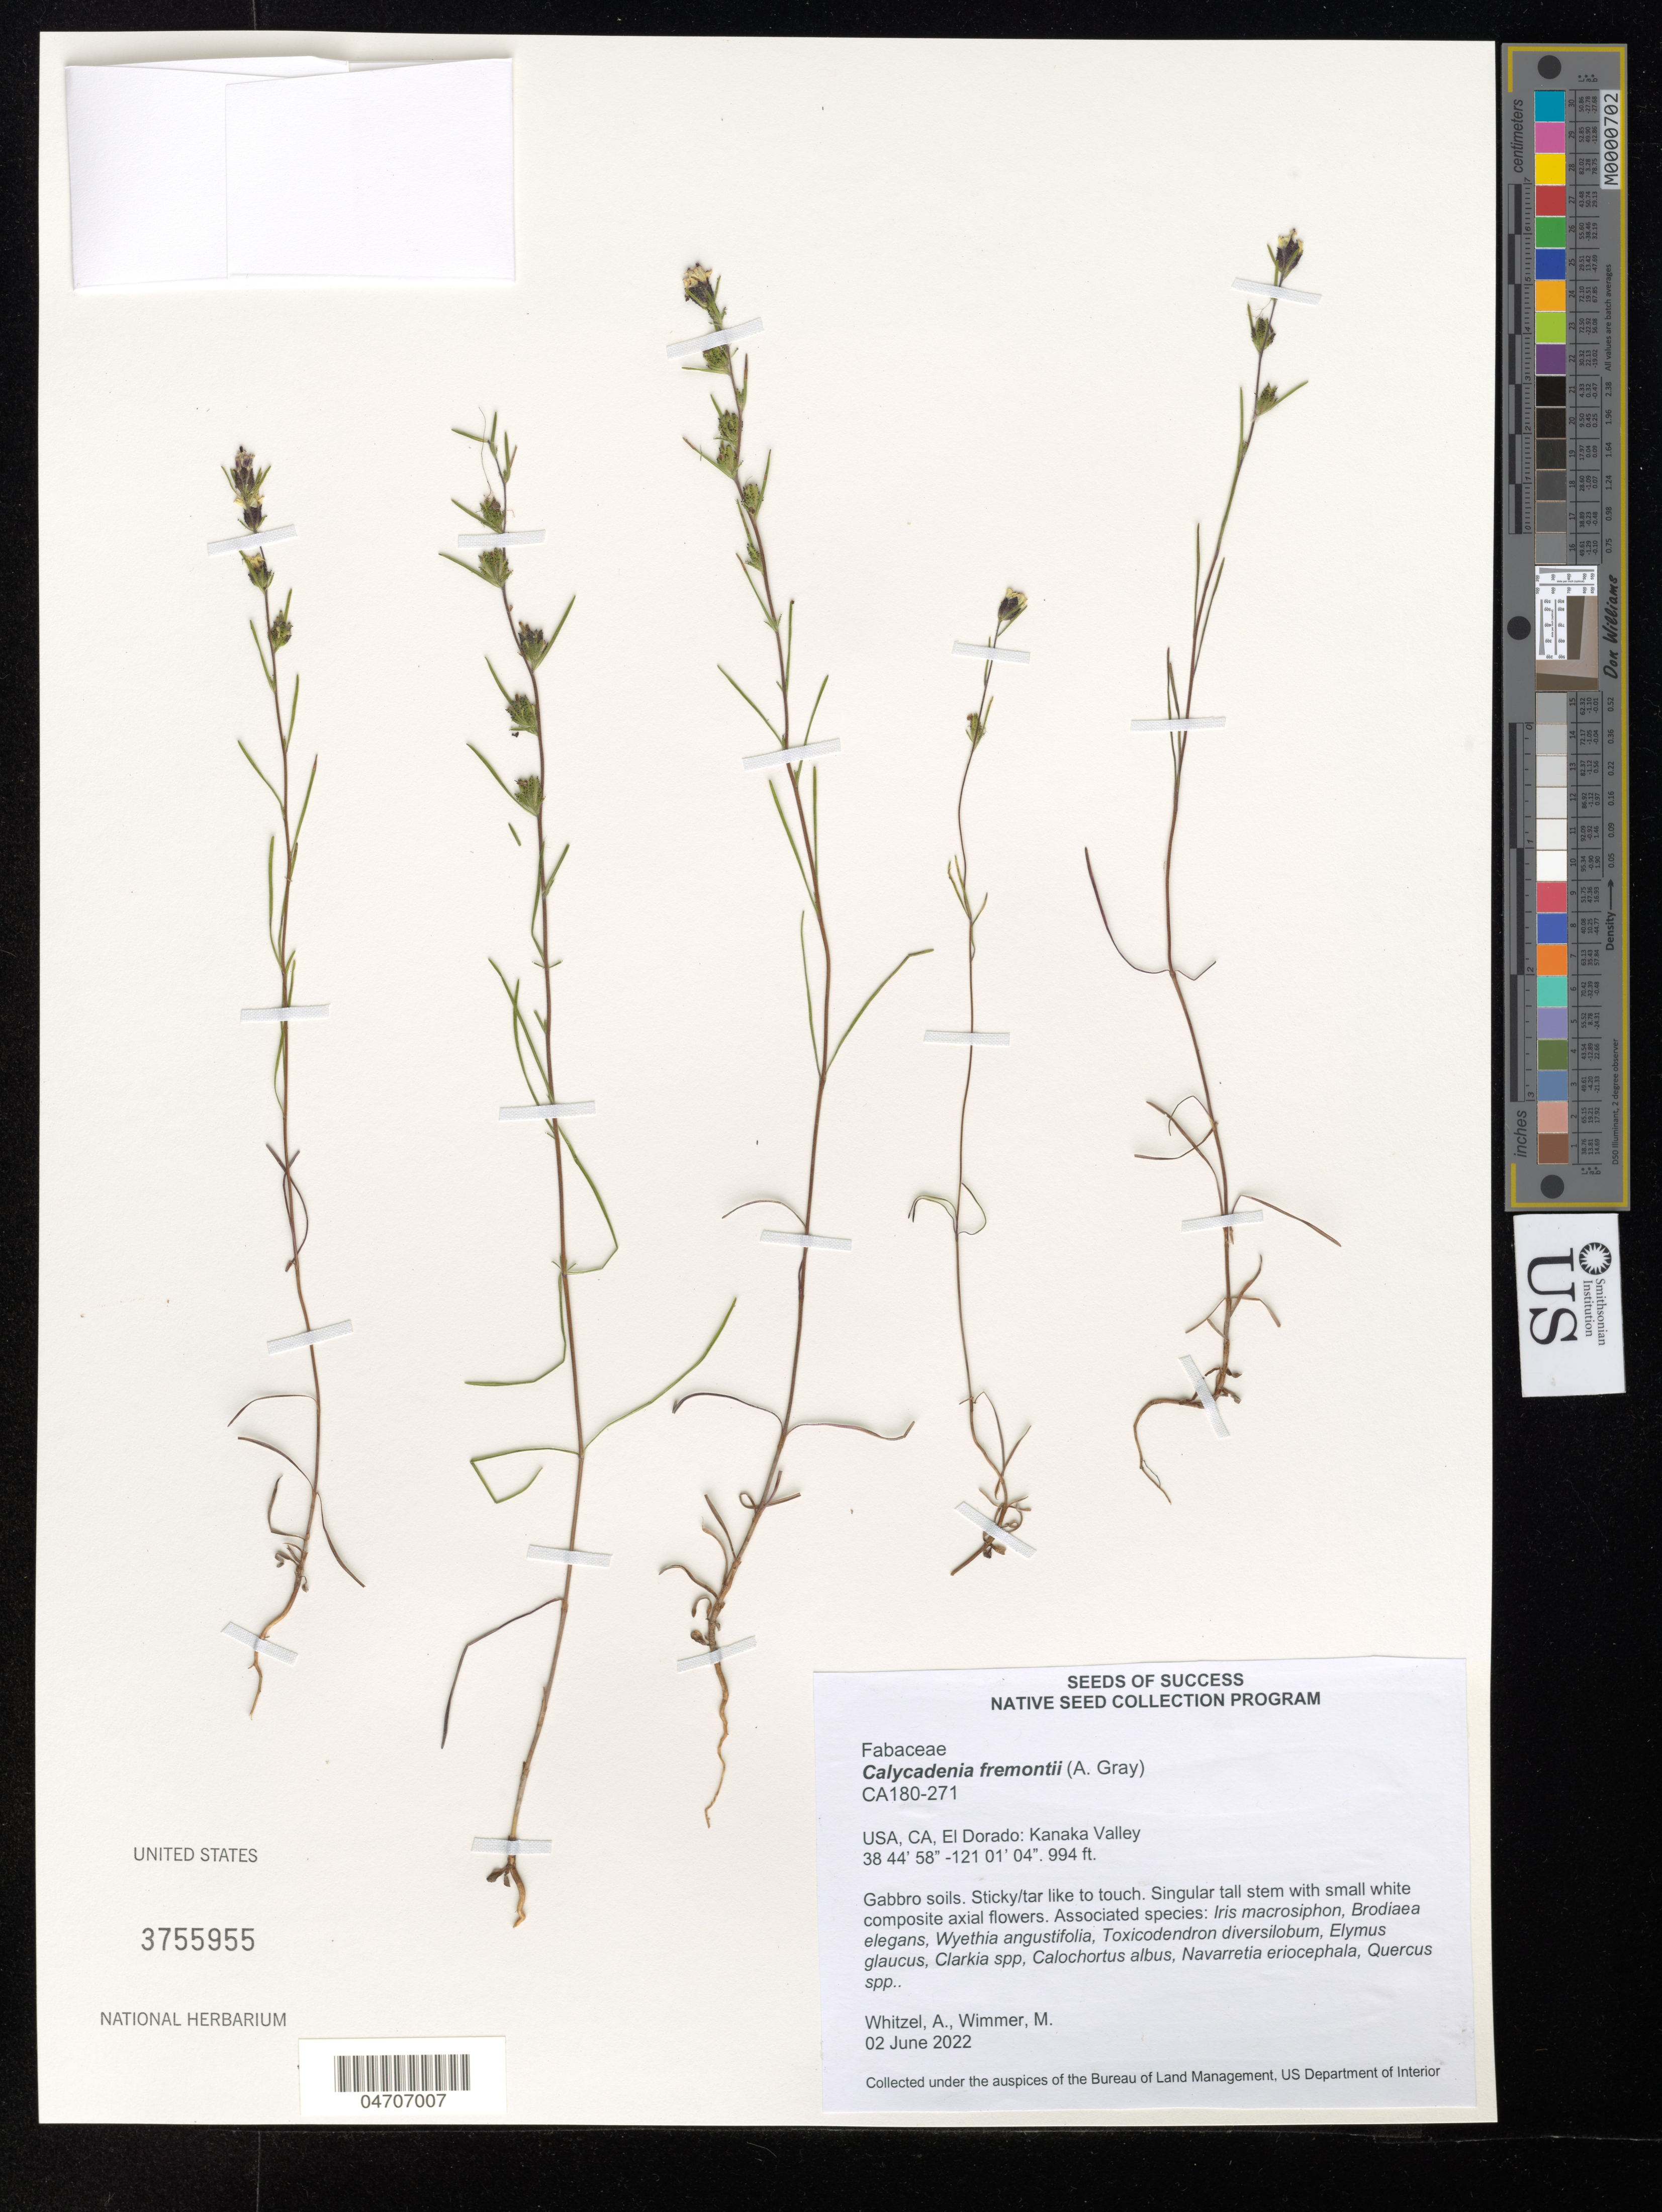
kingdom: Plantae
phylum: Tracheophyta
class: Magnoliopsida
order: Asterales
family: Asteraceae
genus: Calycadenia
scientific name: Calycadenia fremontii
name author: A. Gray in Emory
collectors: A. Whitzel & A. Wimmer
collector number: CA180-271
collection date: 2022-06-02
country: United States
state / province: California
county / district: El Dorado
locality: El Dorado: Kanaka Valley.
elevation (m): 303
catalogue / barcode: US 3755955